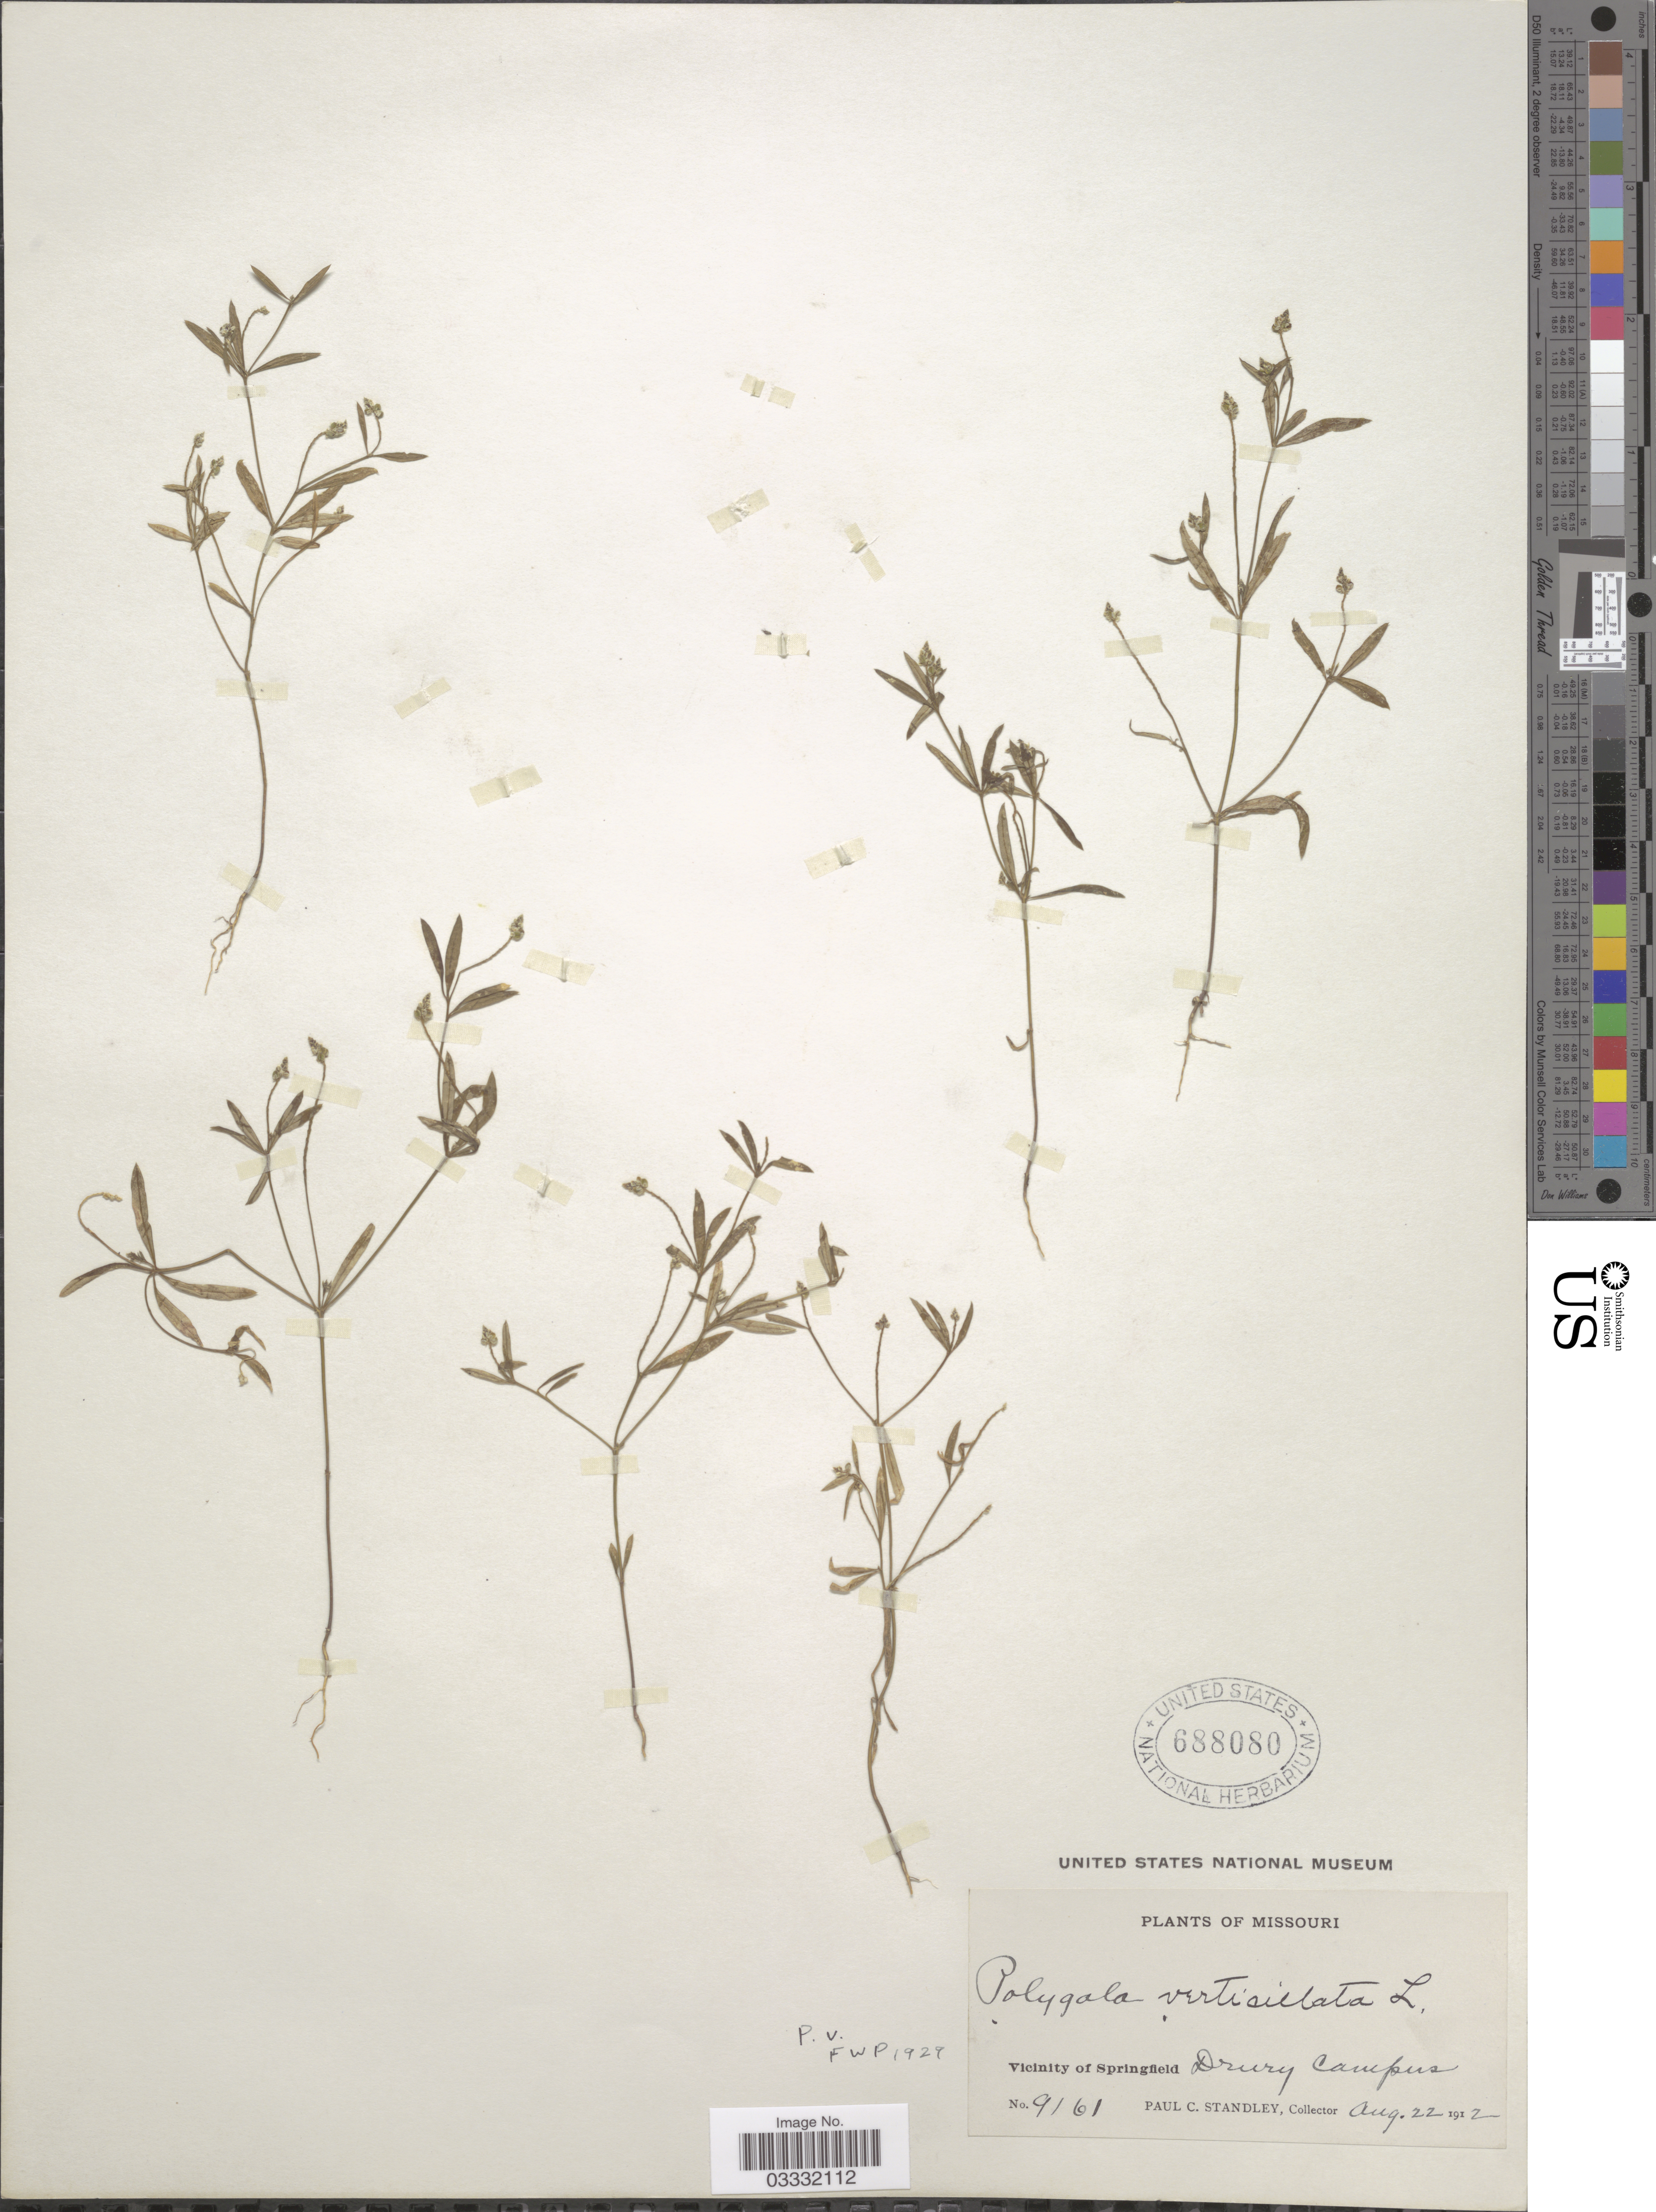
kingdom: Plantae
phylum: Tracheophyta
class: Magnoliopsida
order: Fabales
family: Polygalaceae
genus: Polygala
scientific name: Polygala verticillata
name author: L.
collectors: P. C. Standley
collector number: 9161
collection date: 1912-08-22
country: United States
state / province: Missouri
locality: Vicinity of Springfield. Drury Campus.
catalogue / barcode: US 688080